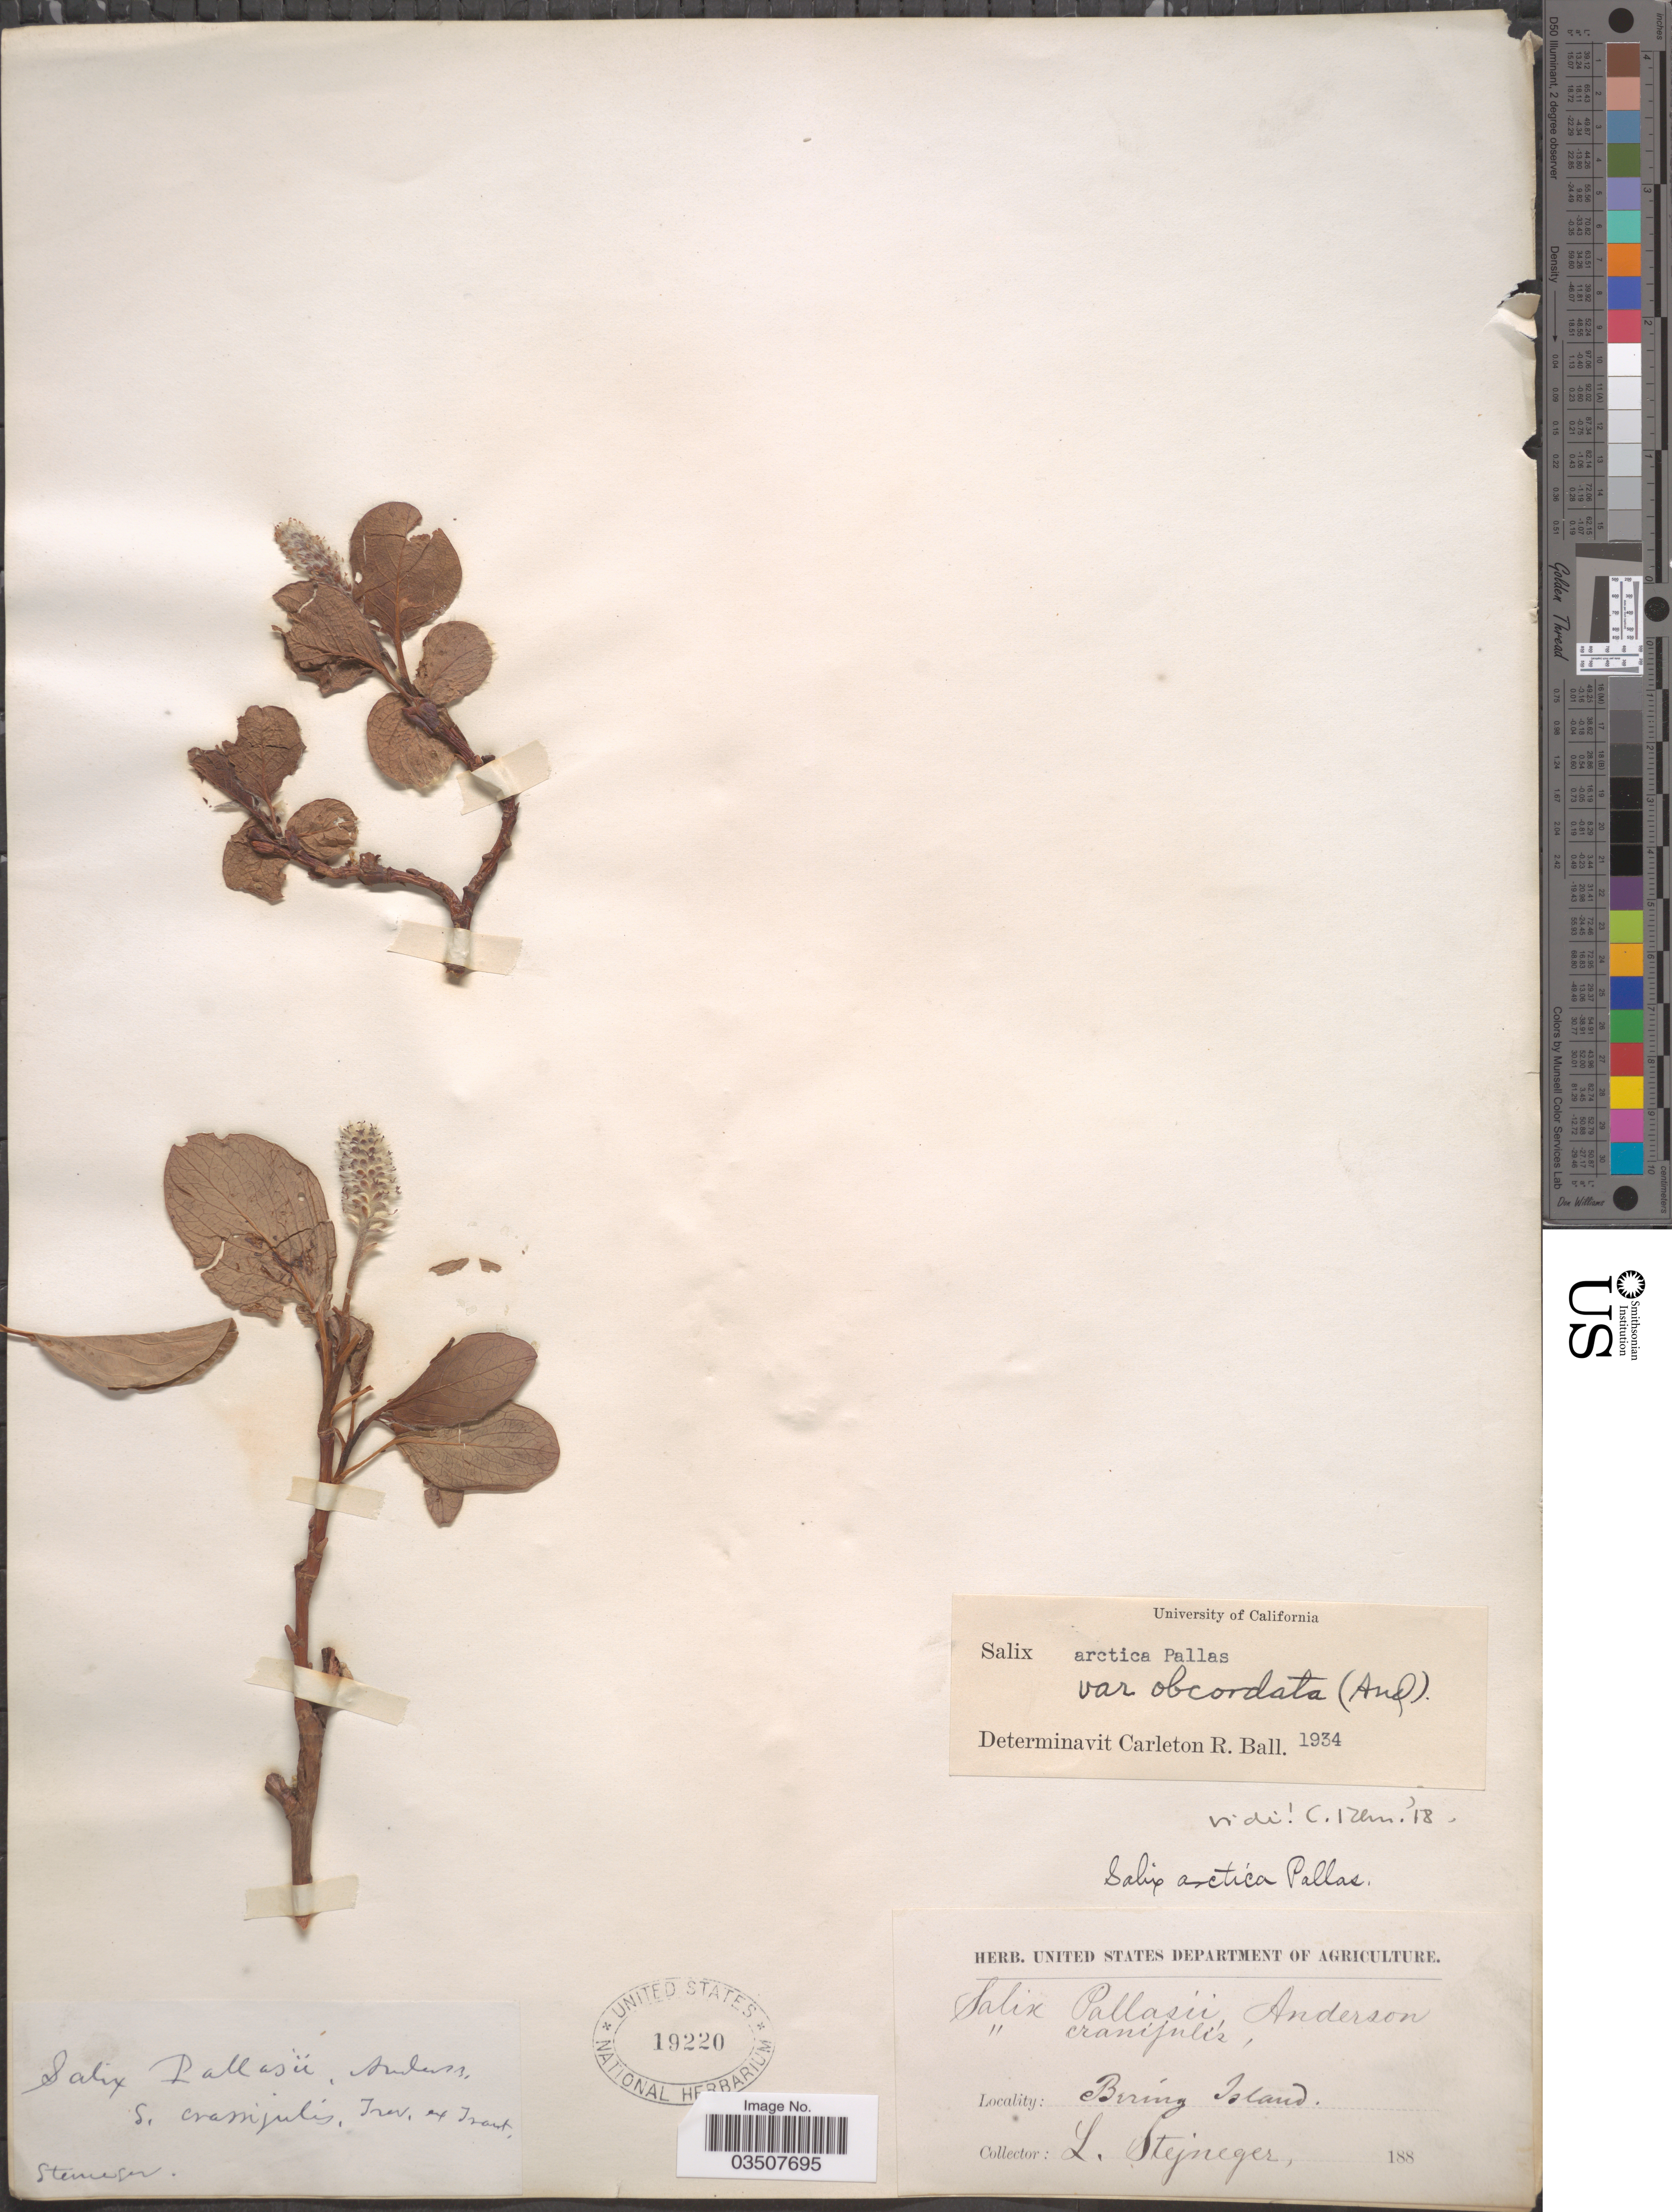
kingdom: Plantae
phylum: Tracheophyta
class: Magnoliopsida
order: Malpighiales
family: Salicaceae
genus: Salix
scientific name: Salix arctica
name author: Pall.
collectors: L. Stejneger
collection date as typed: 188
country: Russian Federation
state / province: Kamchatka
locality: Bering Island.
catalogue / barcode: US 19220